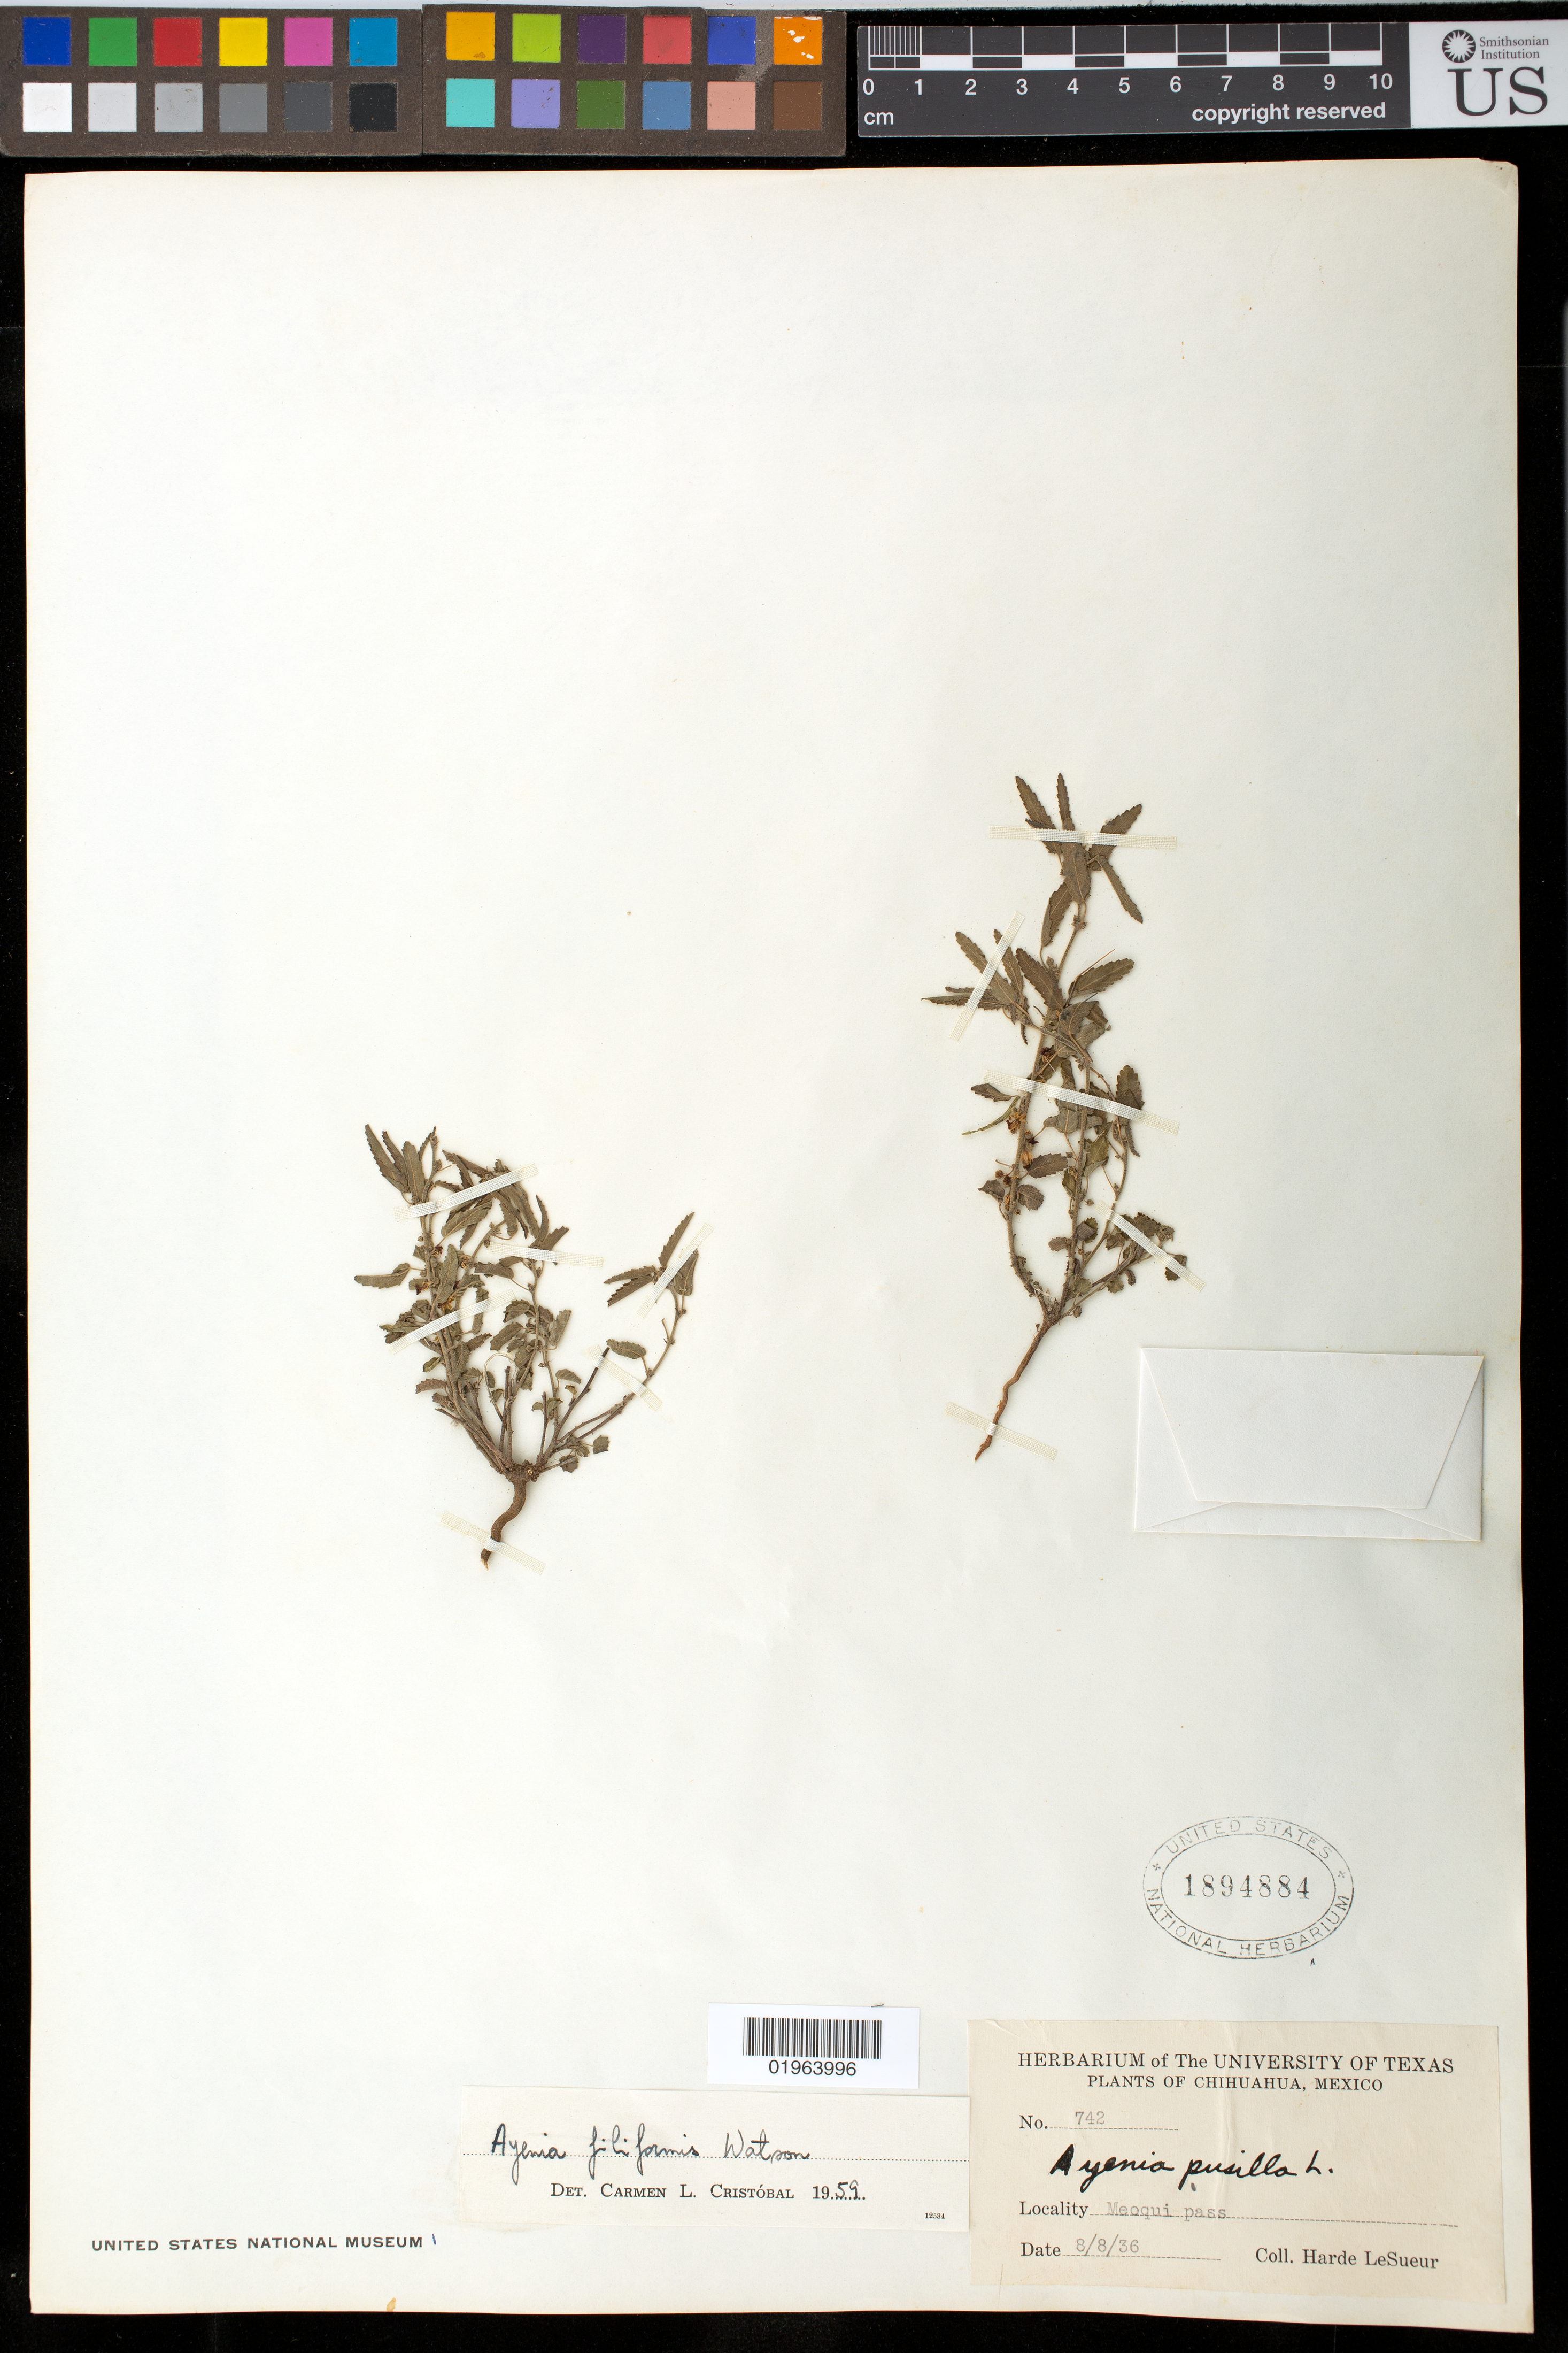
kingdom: Plantae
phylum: Tracheophyta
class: Magnoliopsida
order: Malvales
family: Malvaceae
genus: Ayenia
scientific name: Ayenia filiformis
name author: S. Watson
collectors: D. H. LeSueur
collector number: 742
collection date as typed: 08 Aug 1936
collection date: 1936-08-08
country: Mexico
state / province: Chihuahua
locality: Meoqui Pass, Chihuahua.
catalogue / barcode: US 1894884